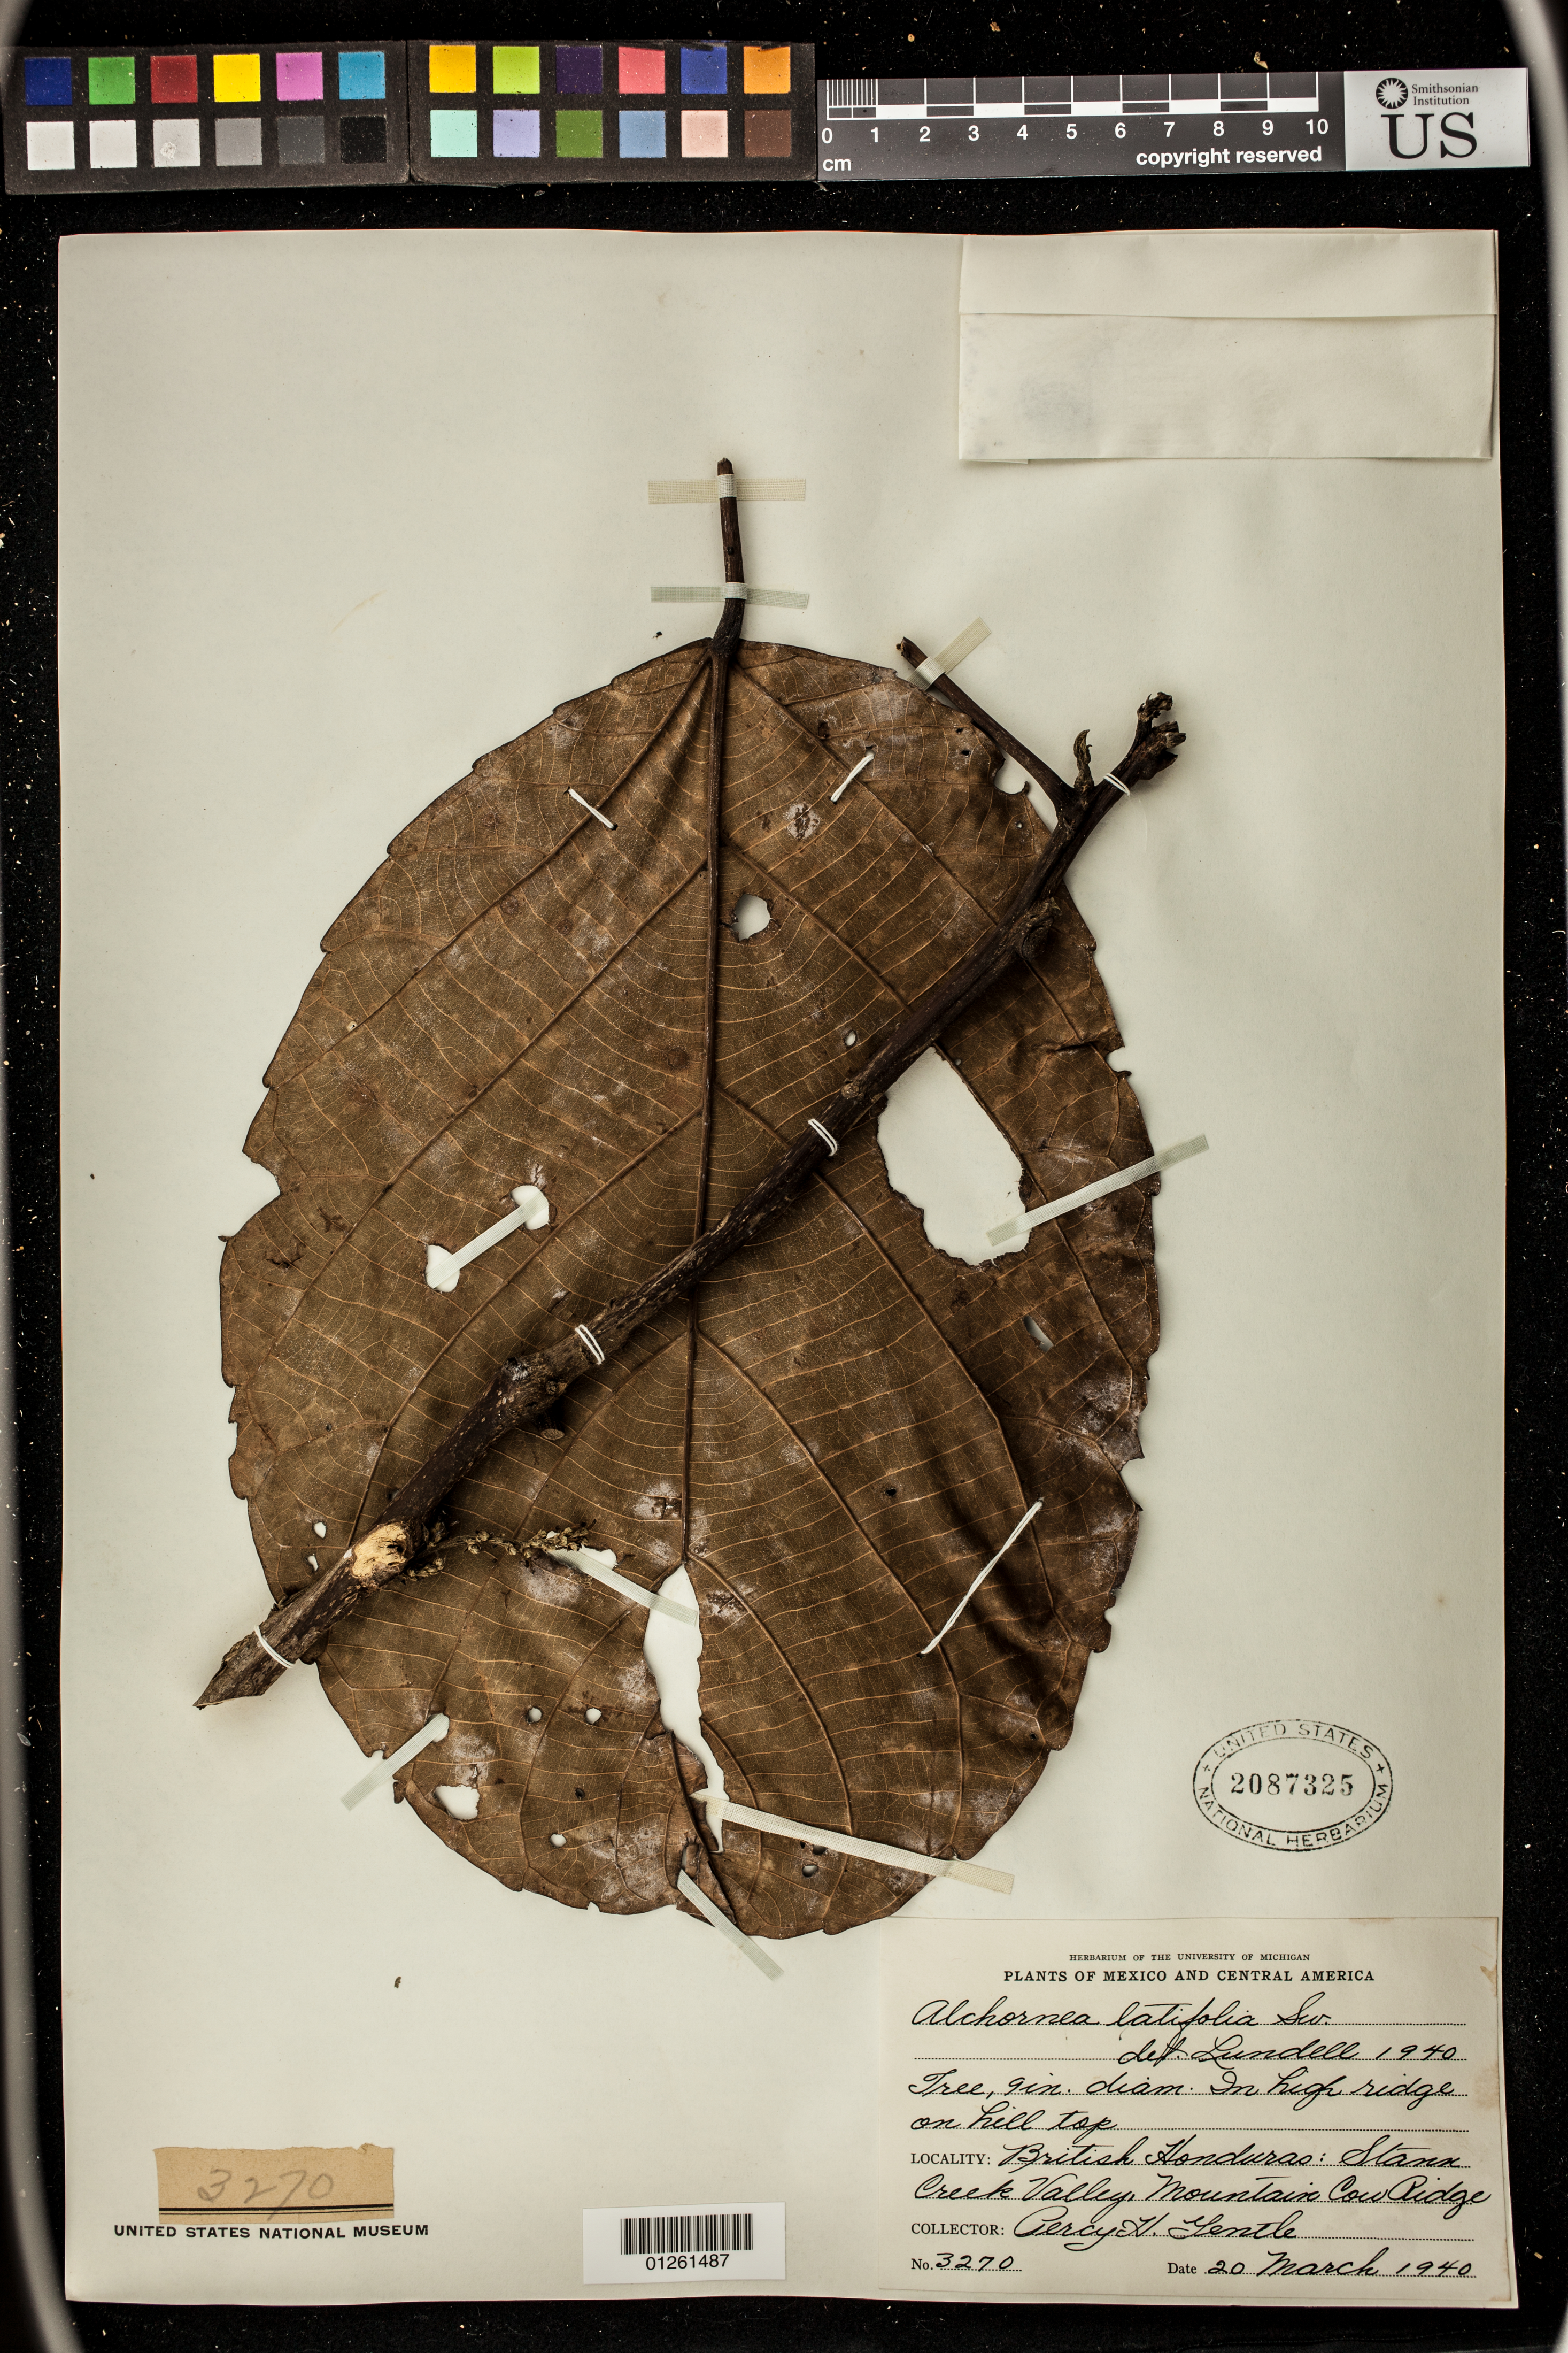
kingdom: Plantae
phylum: Tracheophyta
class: Magnoliopsida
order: Malpighiales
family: Euphorbiaceae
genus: Alchornea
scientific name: Alchornea latifolia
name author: Sw.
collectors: P. H. Gentle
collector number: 3270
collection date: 1940-03-20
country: Belize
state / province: Stann Creek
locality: British Honduras: Stann Creek Valley, Mountain Cow Ridge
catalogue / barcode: US 2087325